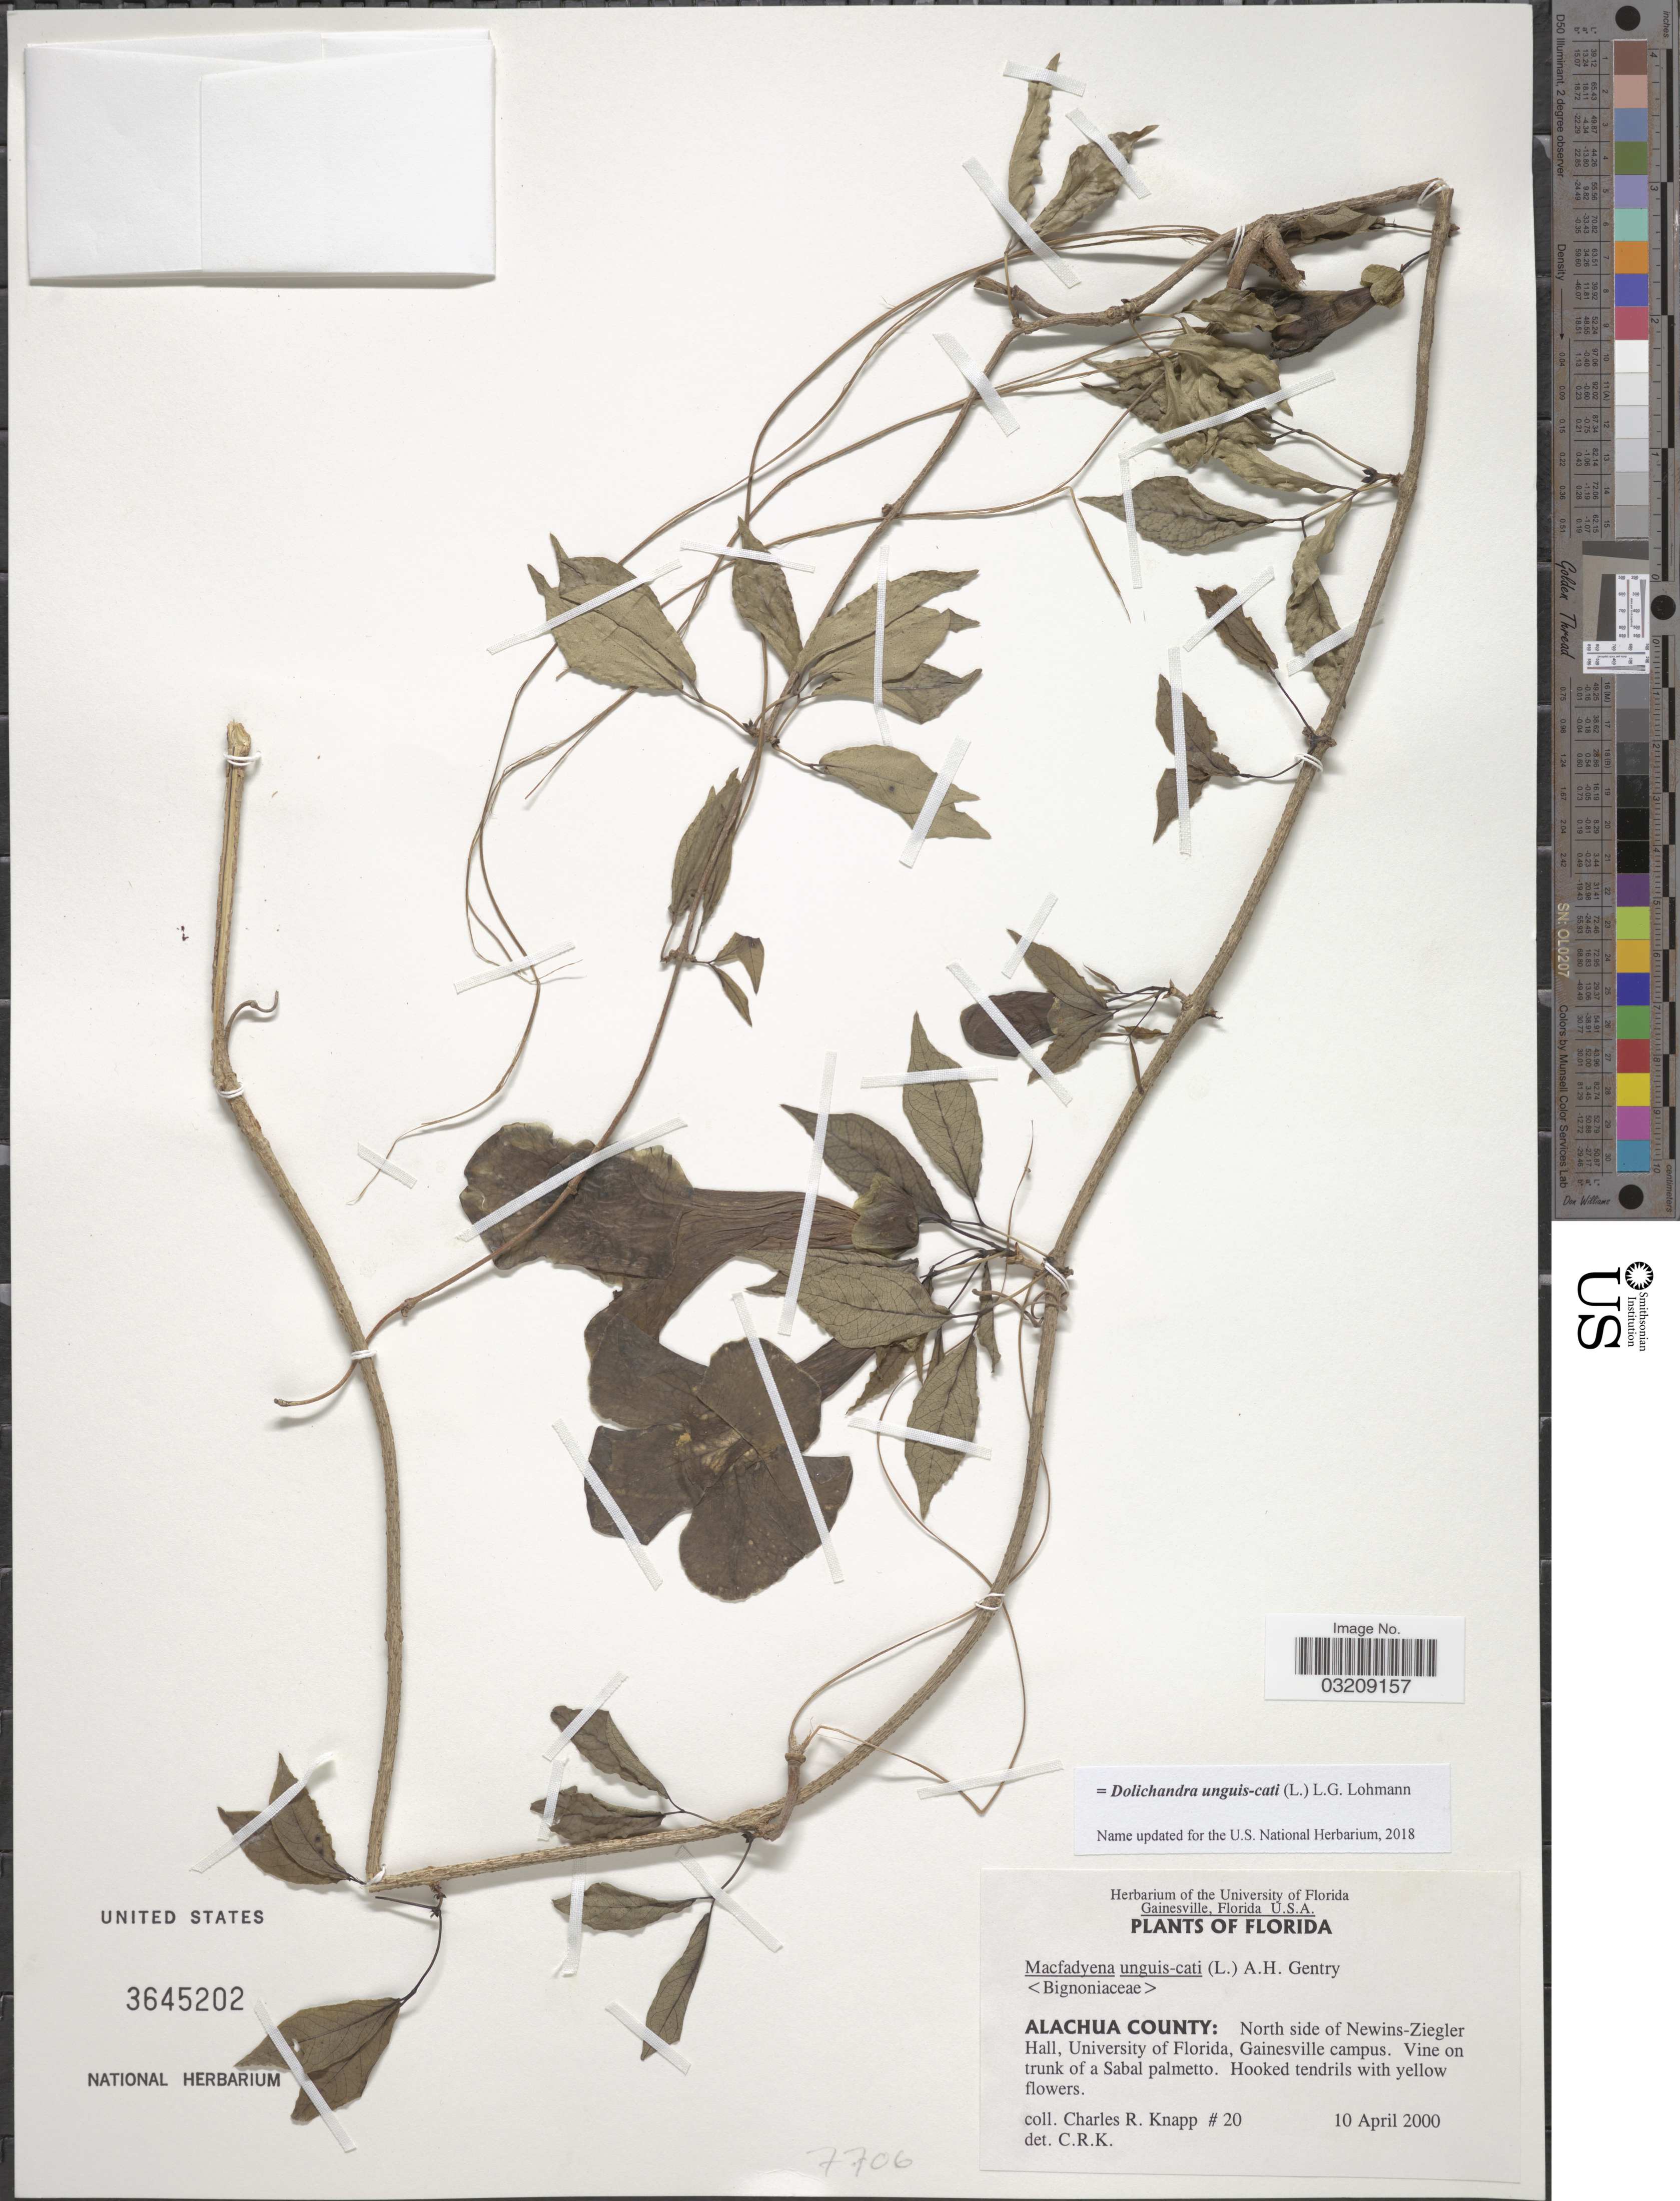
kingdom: Plantae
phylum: Tracheophyta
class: Magnoliopsida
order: Lamiales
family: Bignoniaceae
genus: Dolichandra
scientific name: Dolichandra unguis-cati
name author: (L.) L.G. Lohmann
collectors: C. Knapp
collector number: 20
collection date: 2000-04-10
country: United States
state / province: Florida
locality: Alachua County: North side of Newins-Ziegler Hall, University of Florida, Gainesville campus.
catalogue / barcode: US 3645202